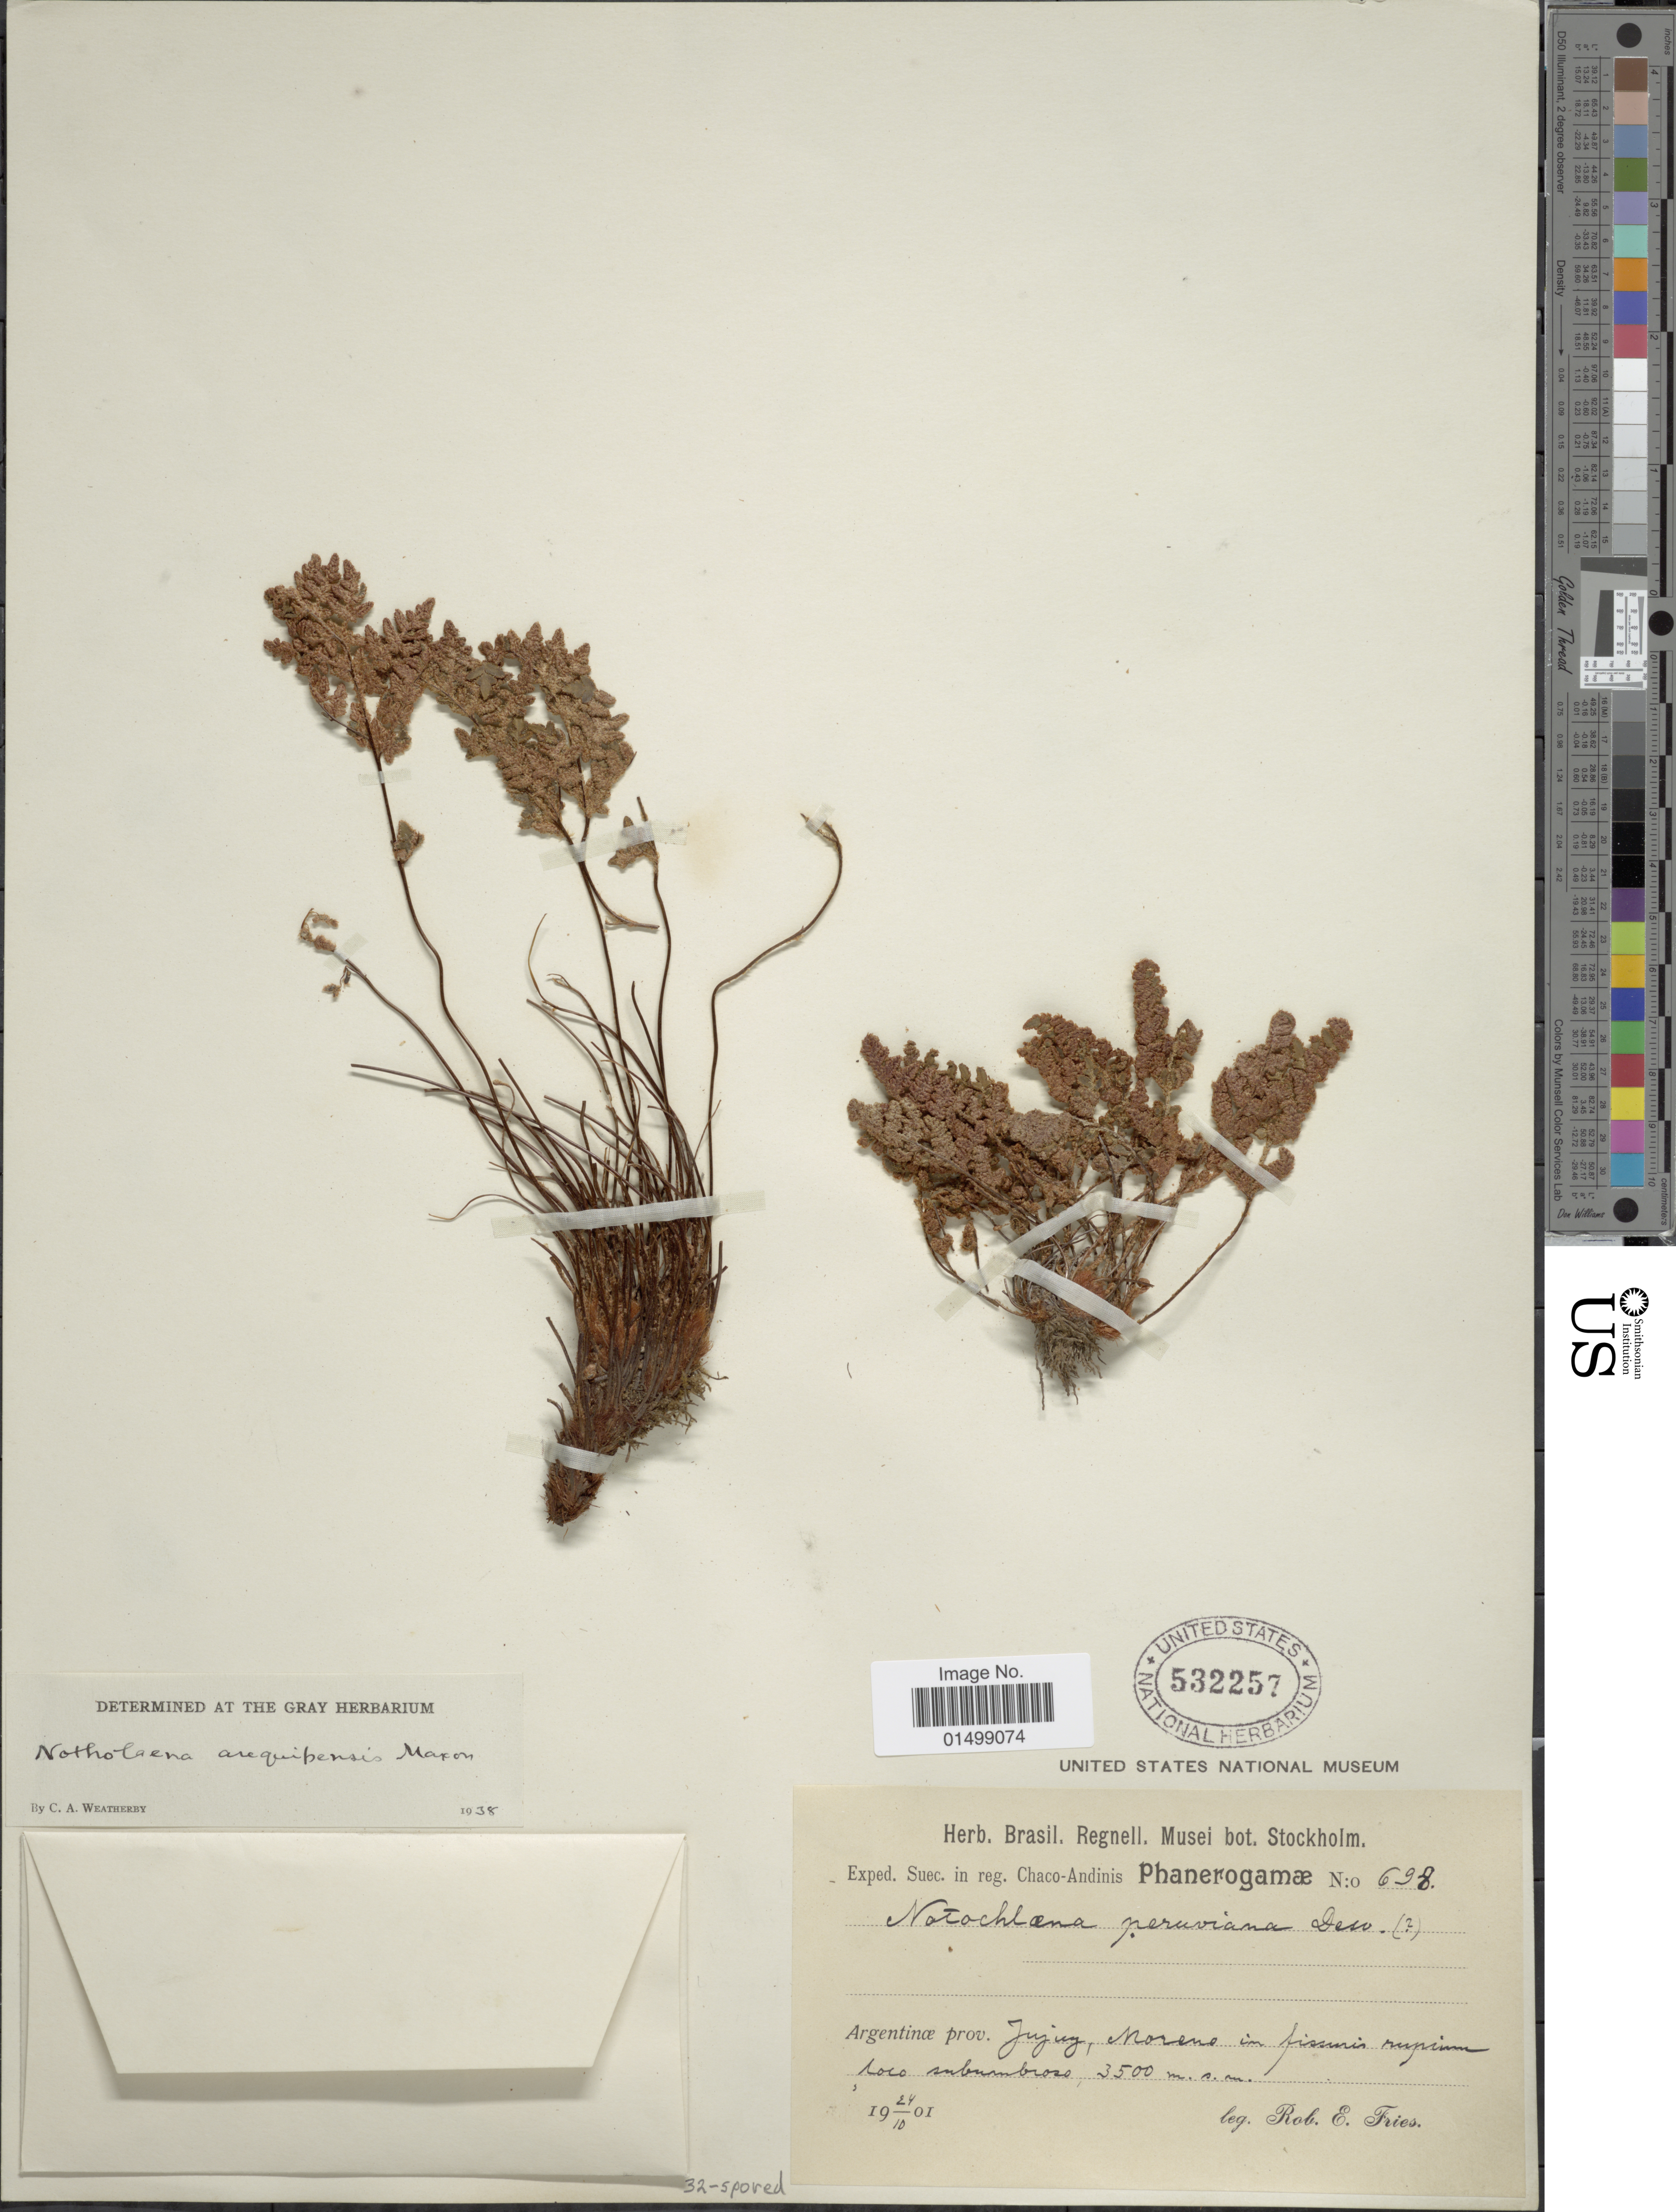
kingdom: Plantae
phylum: Tracheophyta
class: Polypodiopsida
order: Polypodiales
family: Pteridaceae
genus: Cheilanthes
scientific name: Cheilanthes arequipensis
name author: (Maxon) R.M. Tryon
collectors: R. E. Fries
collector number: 698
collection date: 1901-10-24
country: Argentina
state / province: Jujuy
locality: Moreno in fissuris rupium, loco subumbroso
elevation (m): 3500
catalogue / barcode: US 532257